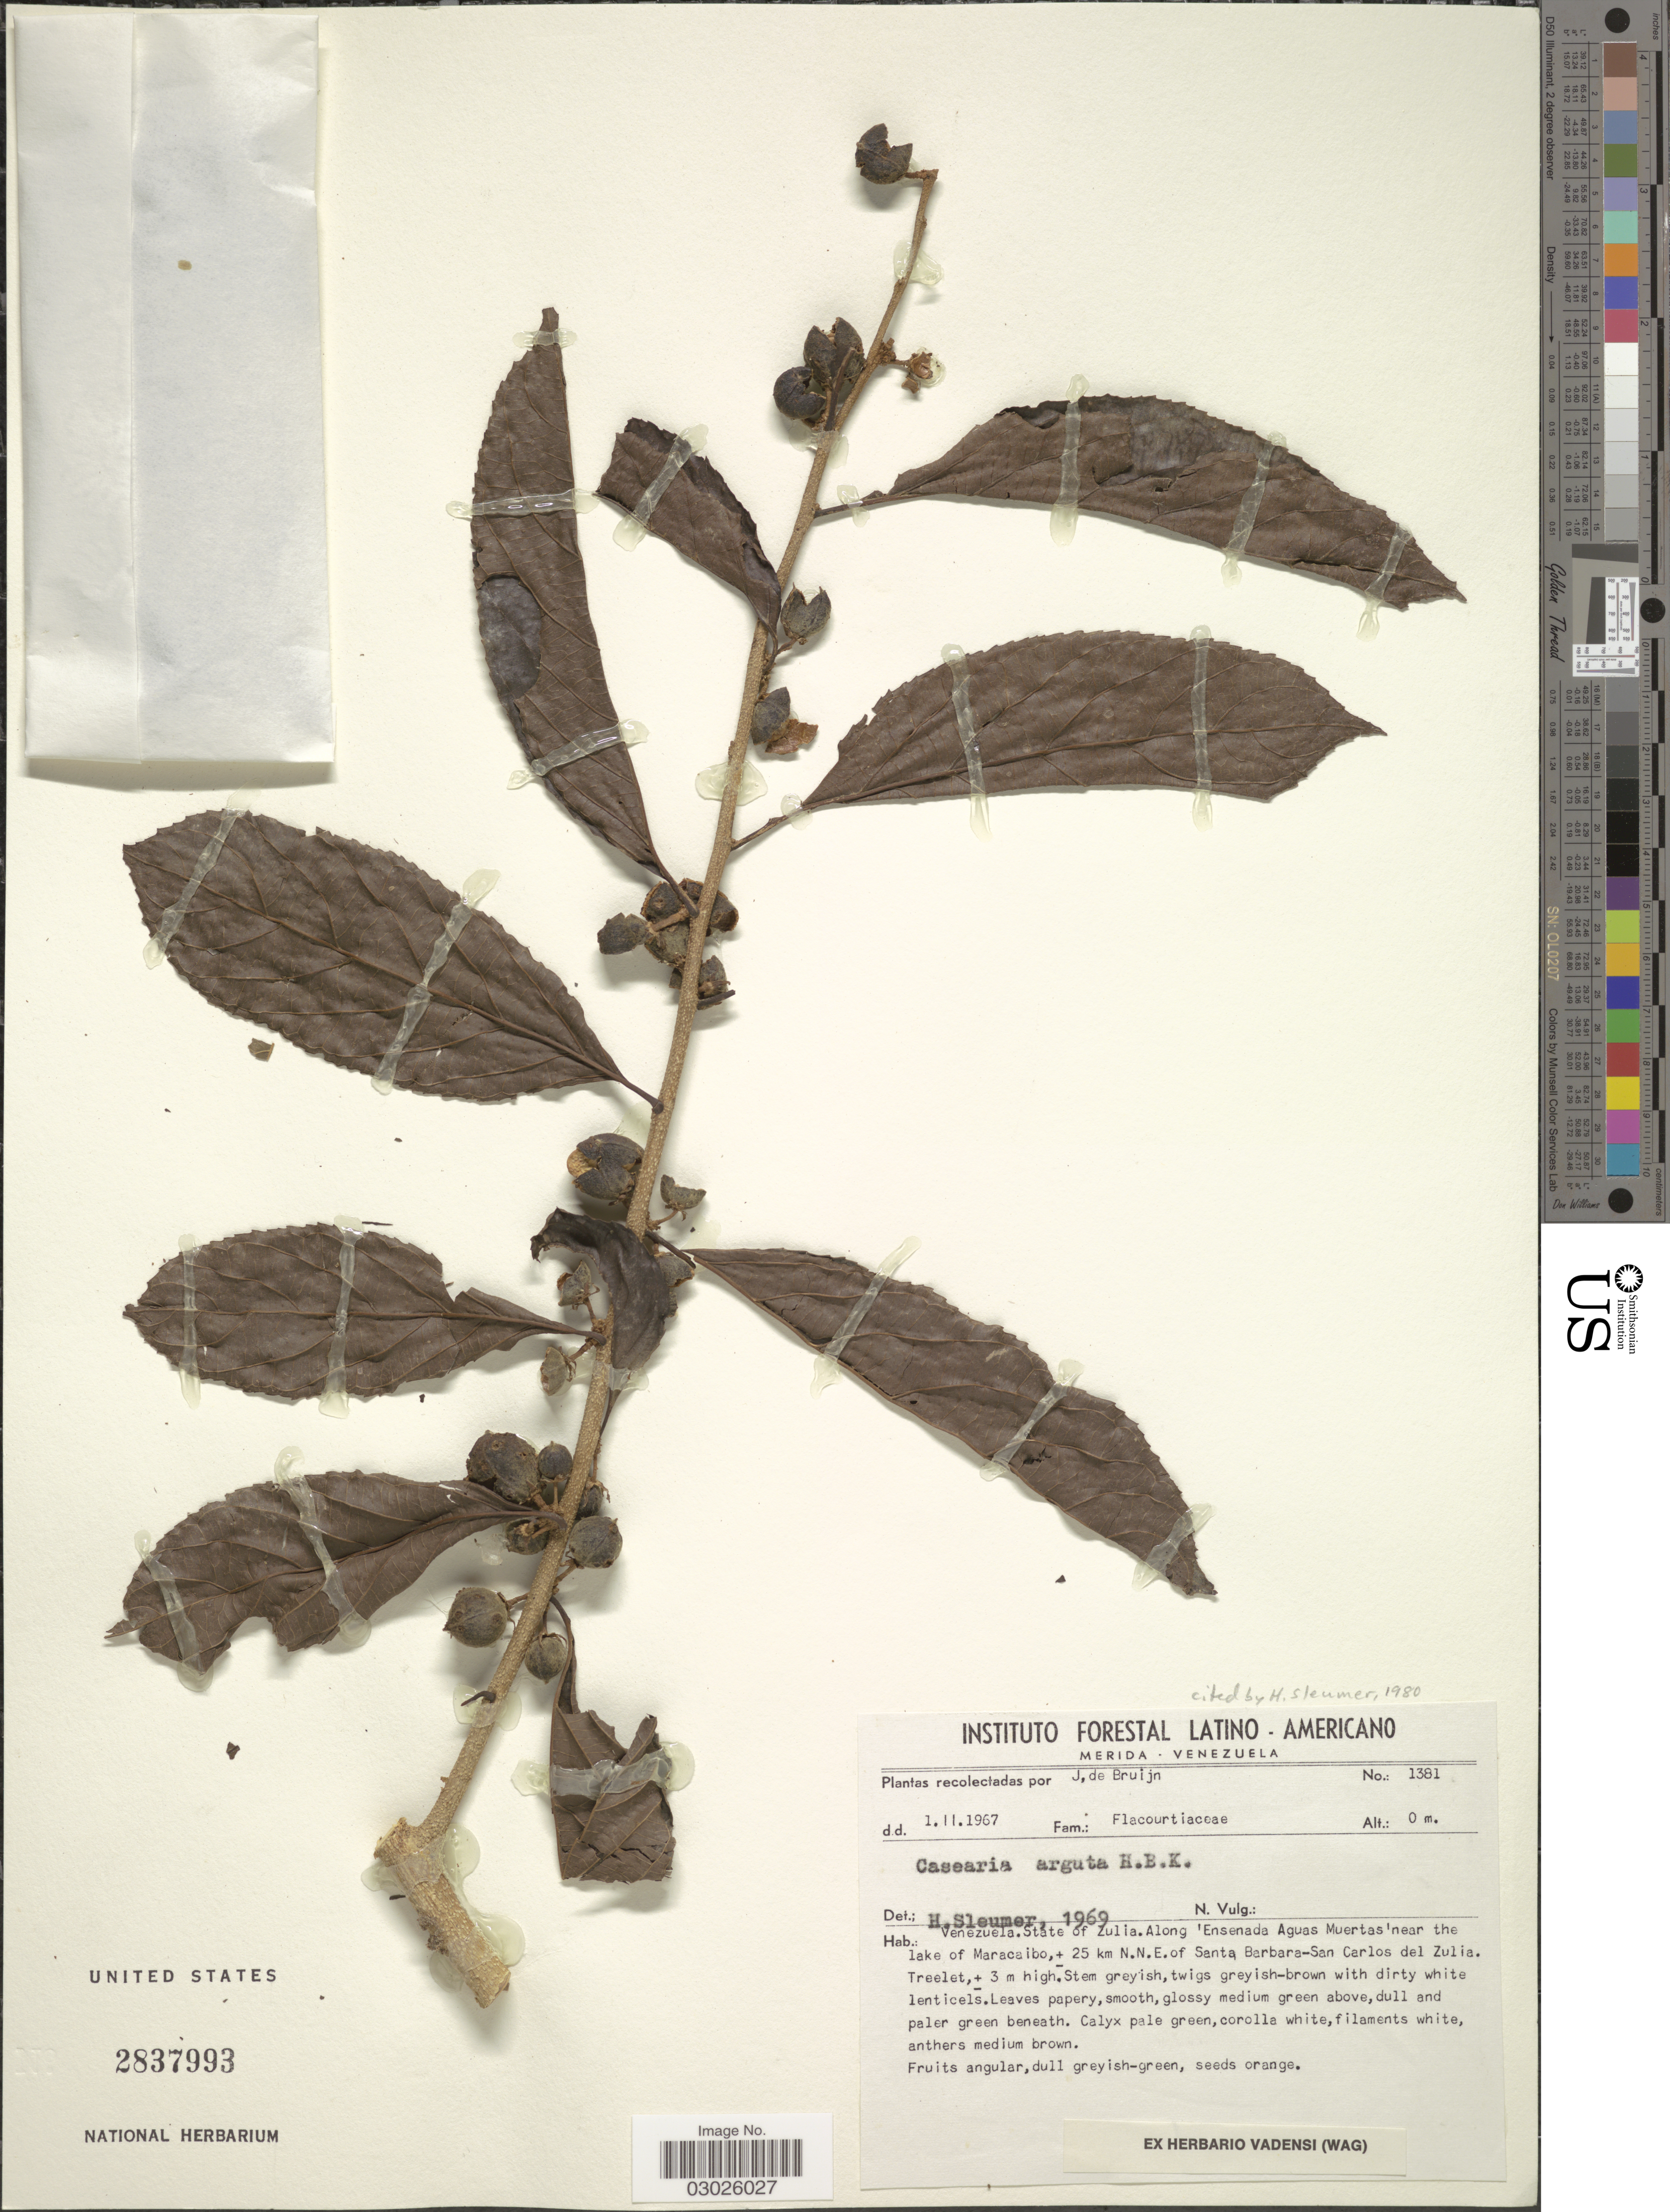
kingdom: Plantae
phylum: Tracheophyta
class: Magnoliopsida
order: Malpighiales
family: Salicaceae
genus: Casearia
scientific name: Casearia arguta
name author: Kunth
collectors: J. Bruijn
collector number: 1381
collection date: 1967-02-01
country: Venezuela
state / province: Zulia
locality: Along 'Ensenada Aguas Muertas' near the lake of Maracaibo, ± 25 km N.N.E. of Santa Barbara-San Carlos del Zulia.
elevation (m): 0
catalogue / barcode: US 2837993